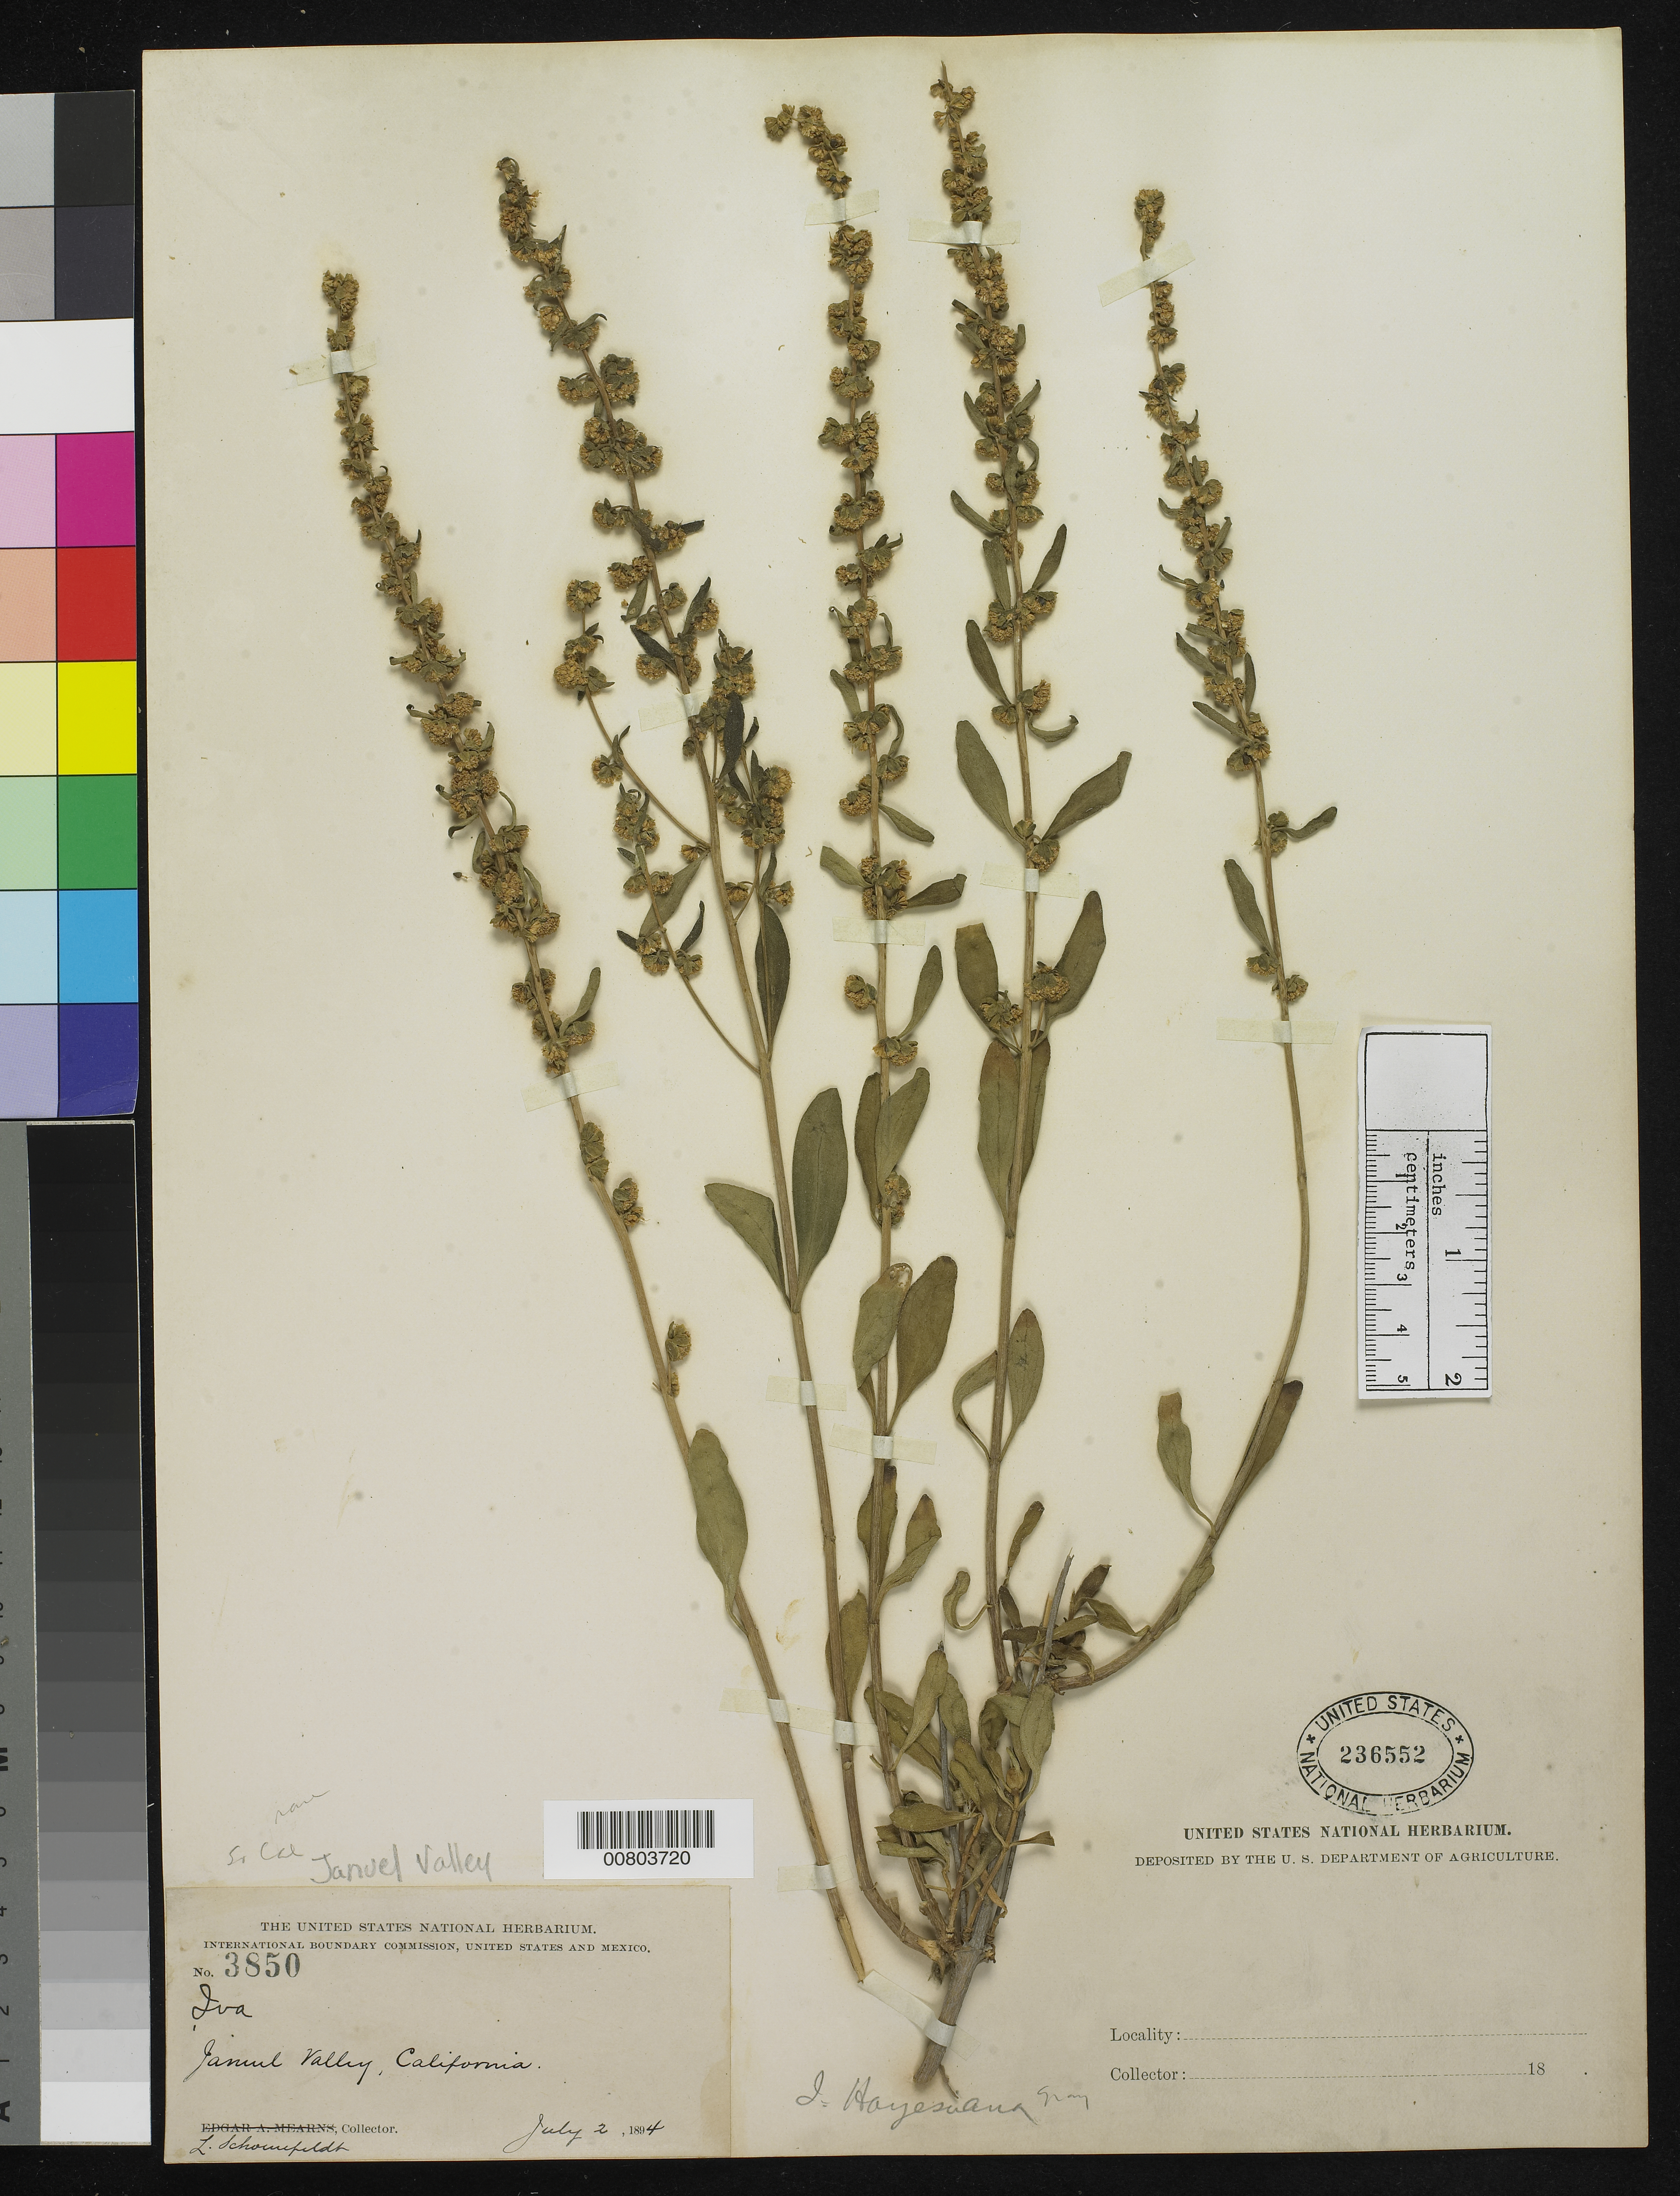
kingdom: Plantae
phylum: Tracheophyta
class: Magnoliopsida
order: Asterales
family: Asteraceae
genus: Iva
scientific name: Iva hayesiana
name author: A. Gray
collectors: L. Schoenfeldt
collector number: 3850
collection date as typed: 02 Jul 1894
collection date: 1894-07-02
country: United States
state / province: California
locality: Januel Valley, California.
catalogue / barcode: US 236552